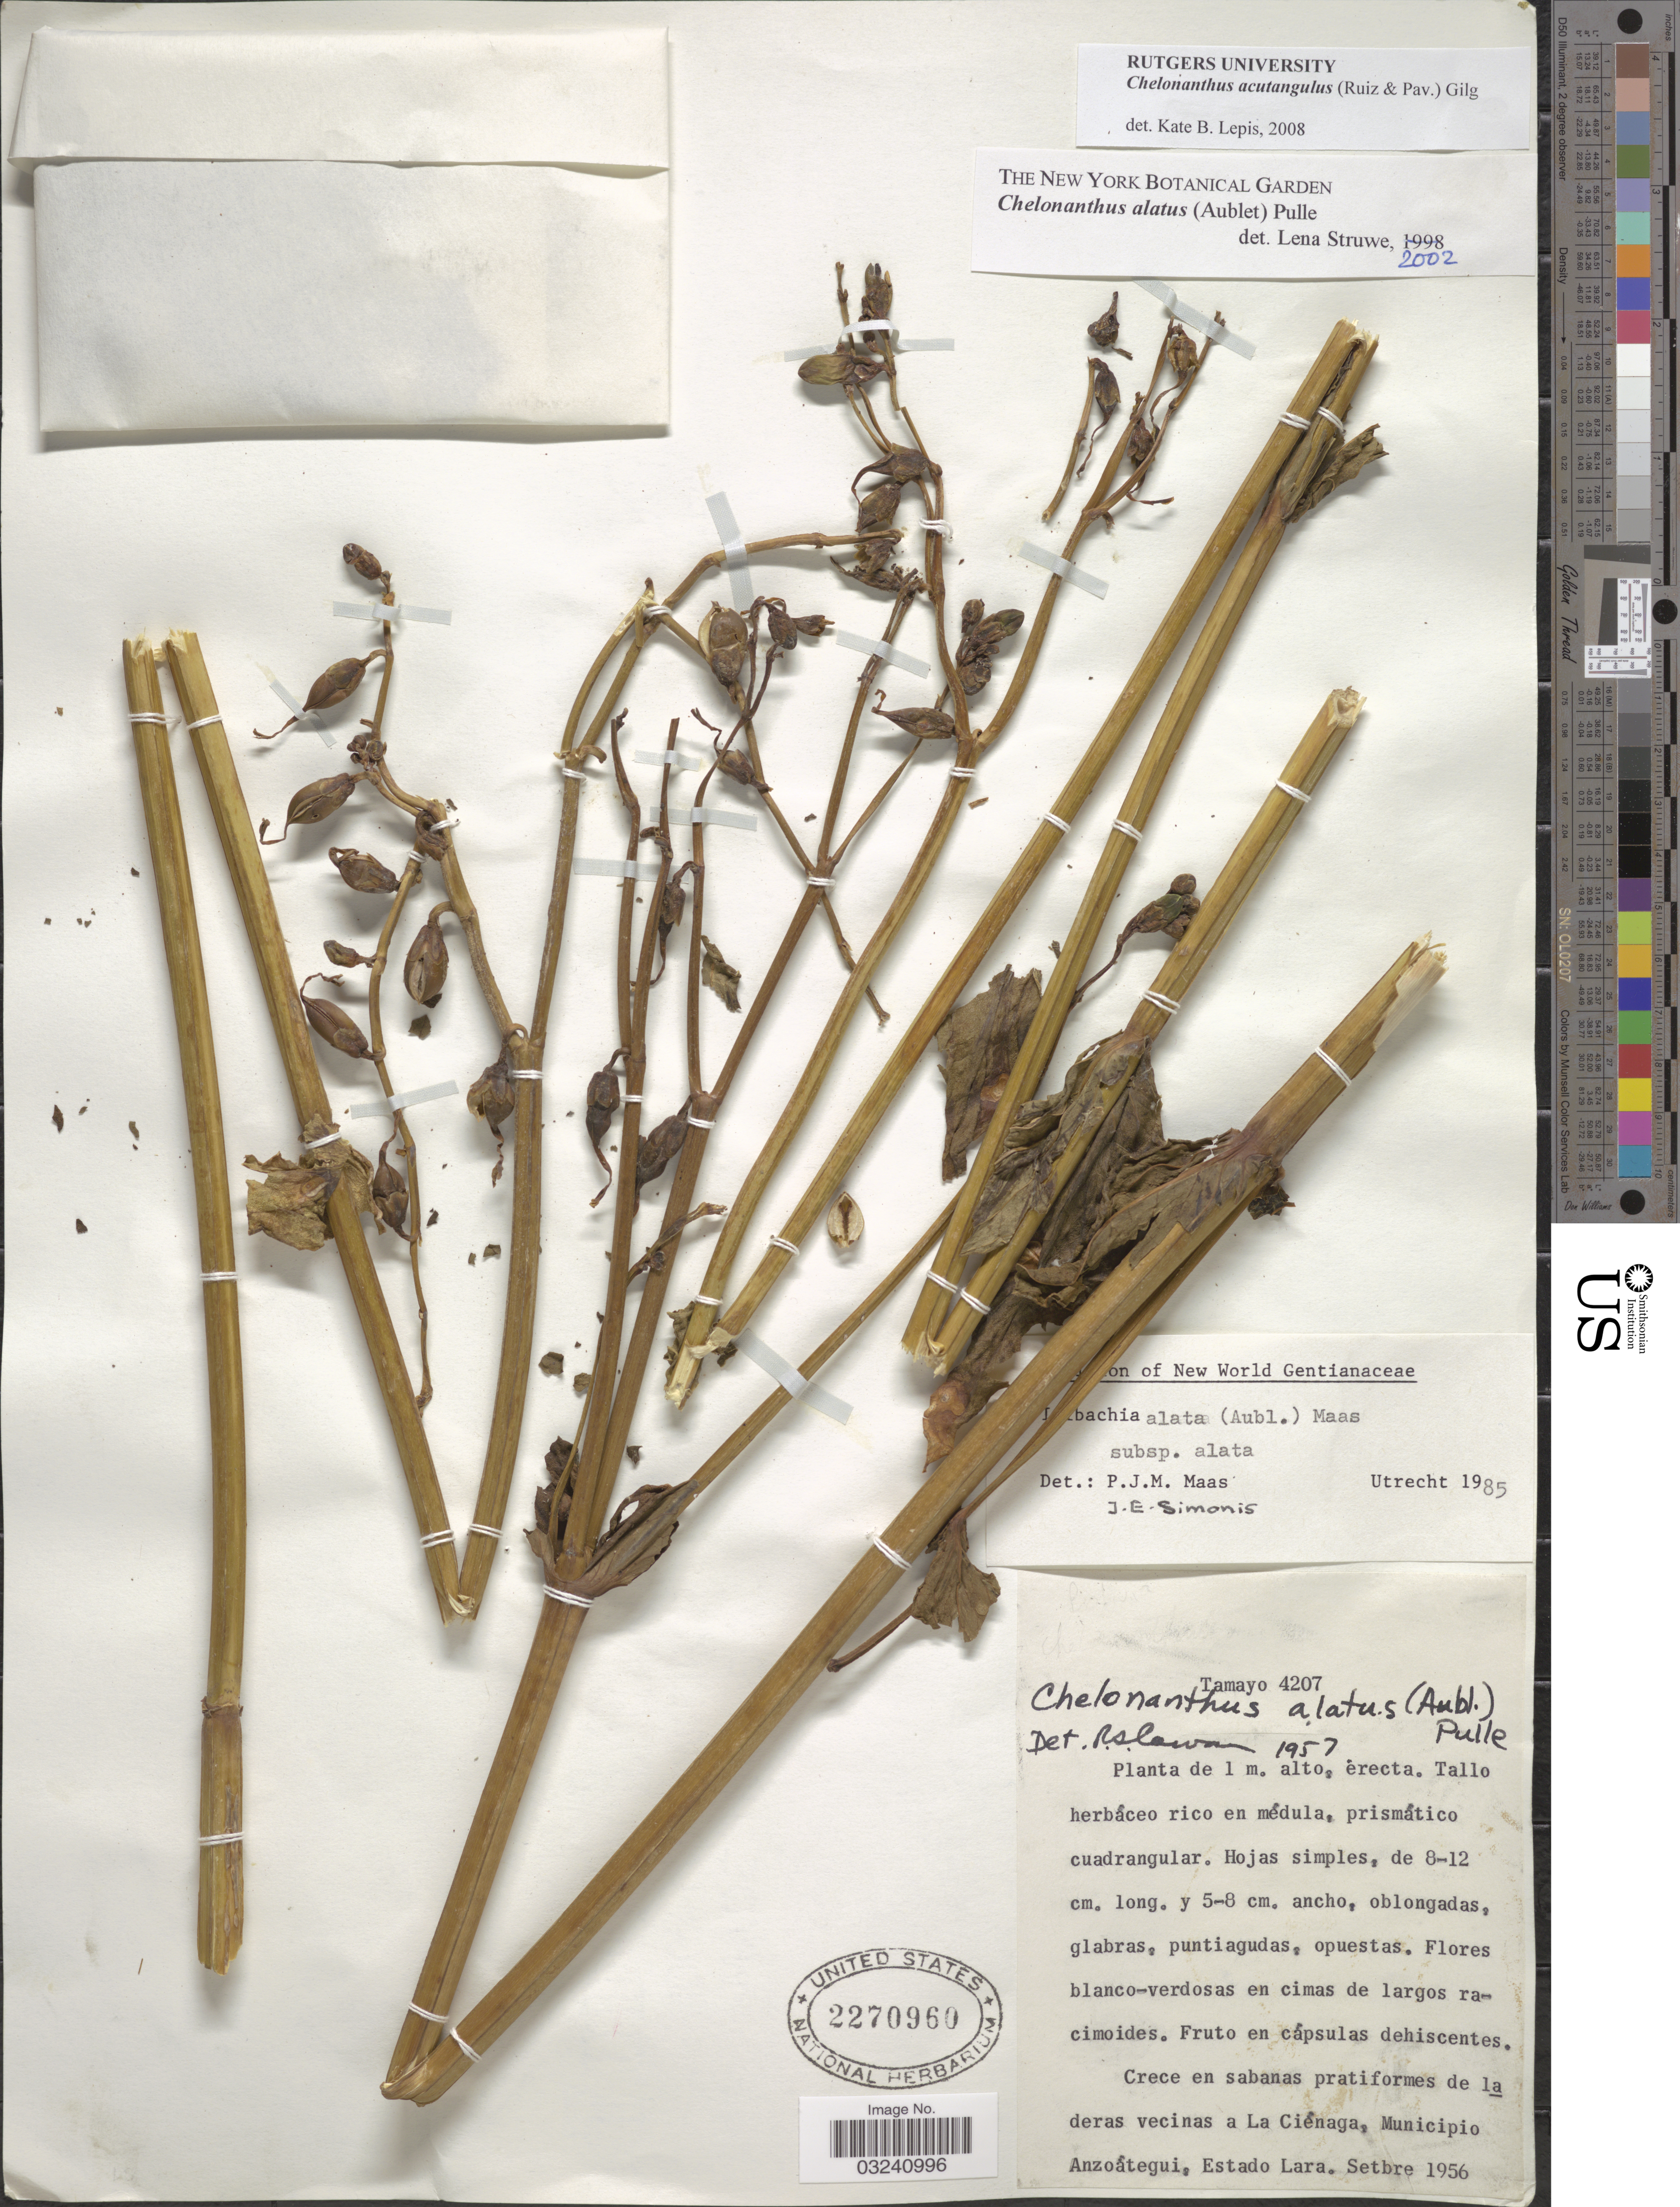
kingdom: Plantae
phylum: Tracheophyta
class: Magnoliopsida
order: Gentianales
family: Gentianaceae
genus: Chelonanthus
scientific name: Chelonanthus acutangulus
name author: (Ruiz & Pav.) Gilg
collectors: -. Tamayo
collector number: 4207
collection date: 1956-09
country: Venezuela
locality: Crece en sabanas pratiformes de laderas vecinas a La Ciénaga, Municipio Anzoátegui, Estado Lara.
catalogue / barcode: US 2270960